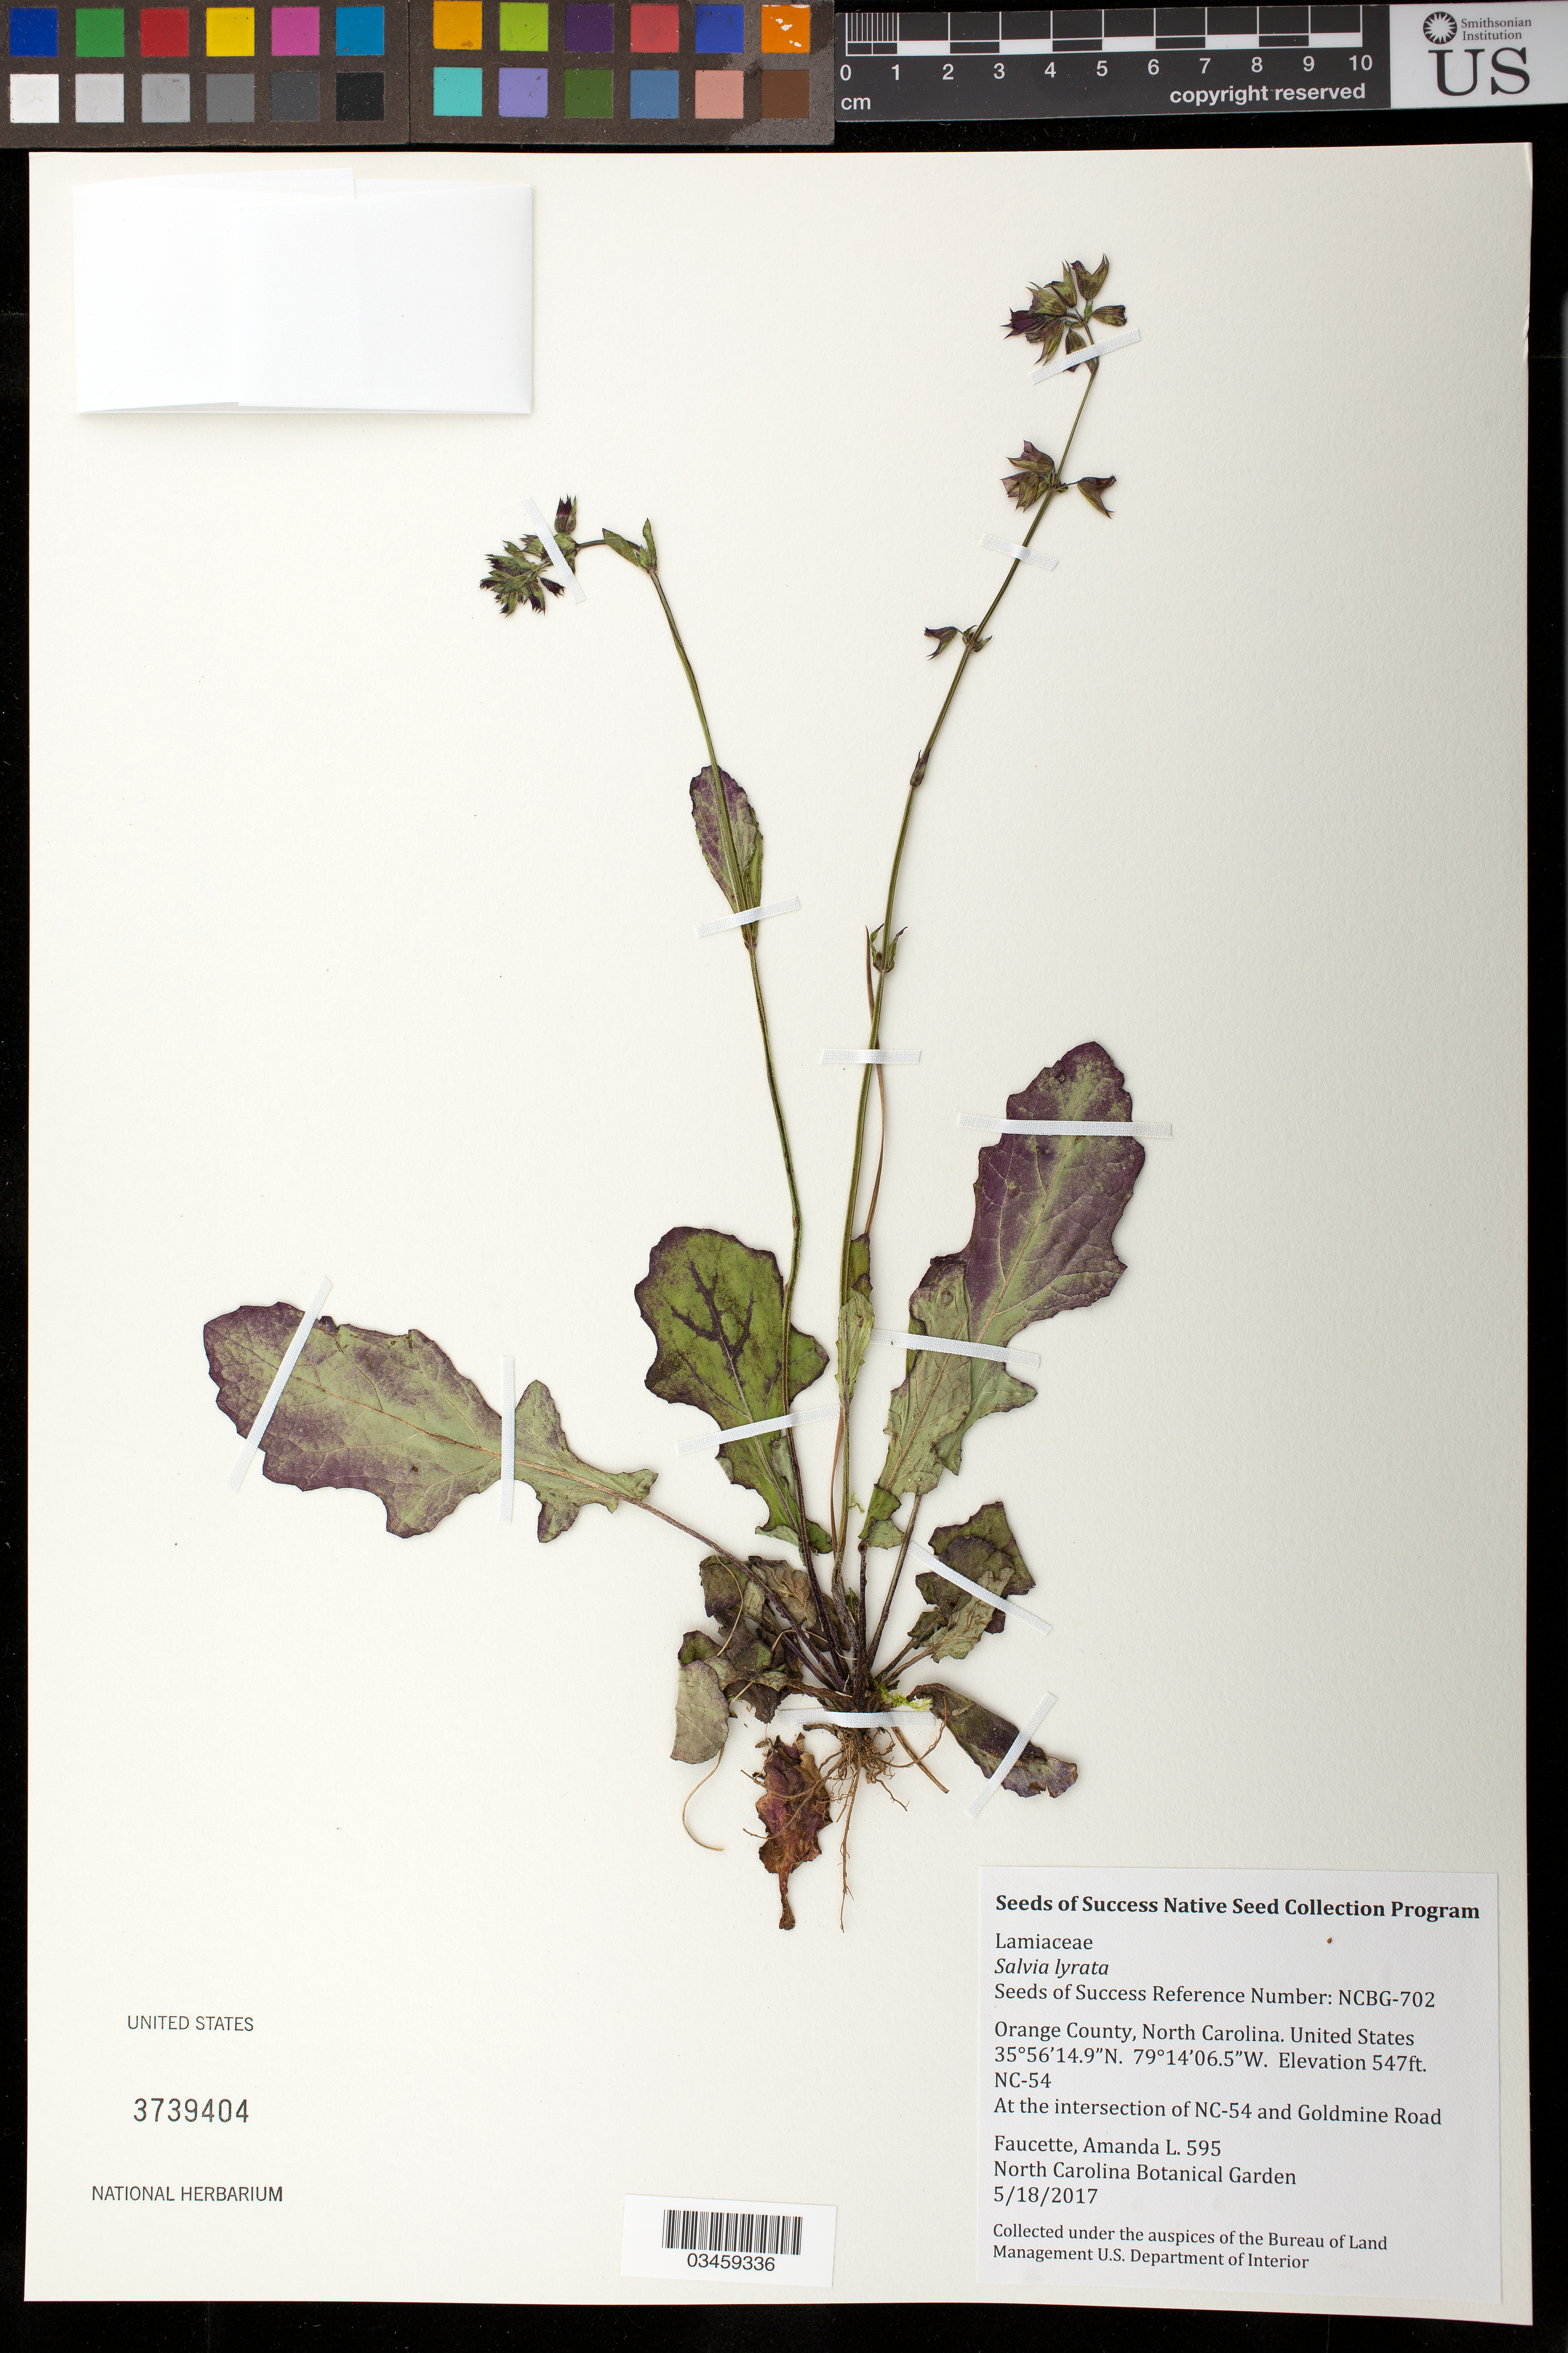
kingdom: Plantae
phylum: Tracheophyta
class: Magnoliopsida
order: Lamiales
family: Lamiaceae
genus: Salvia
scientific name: Salvia lyrata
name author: L.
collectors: A. Faucette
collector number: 595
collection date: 2017-05-18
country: United States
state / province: North Carolina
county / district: Orange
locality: At the intersection of NC-54 and Goldmine Rd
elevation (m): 167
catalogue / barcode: US 3739404